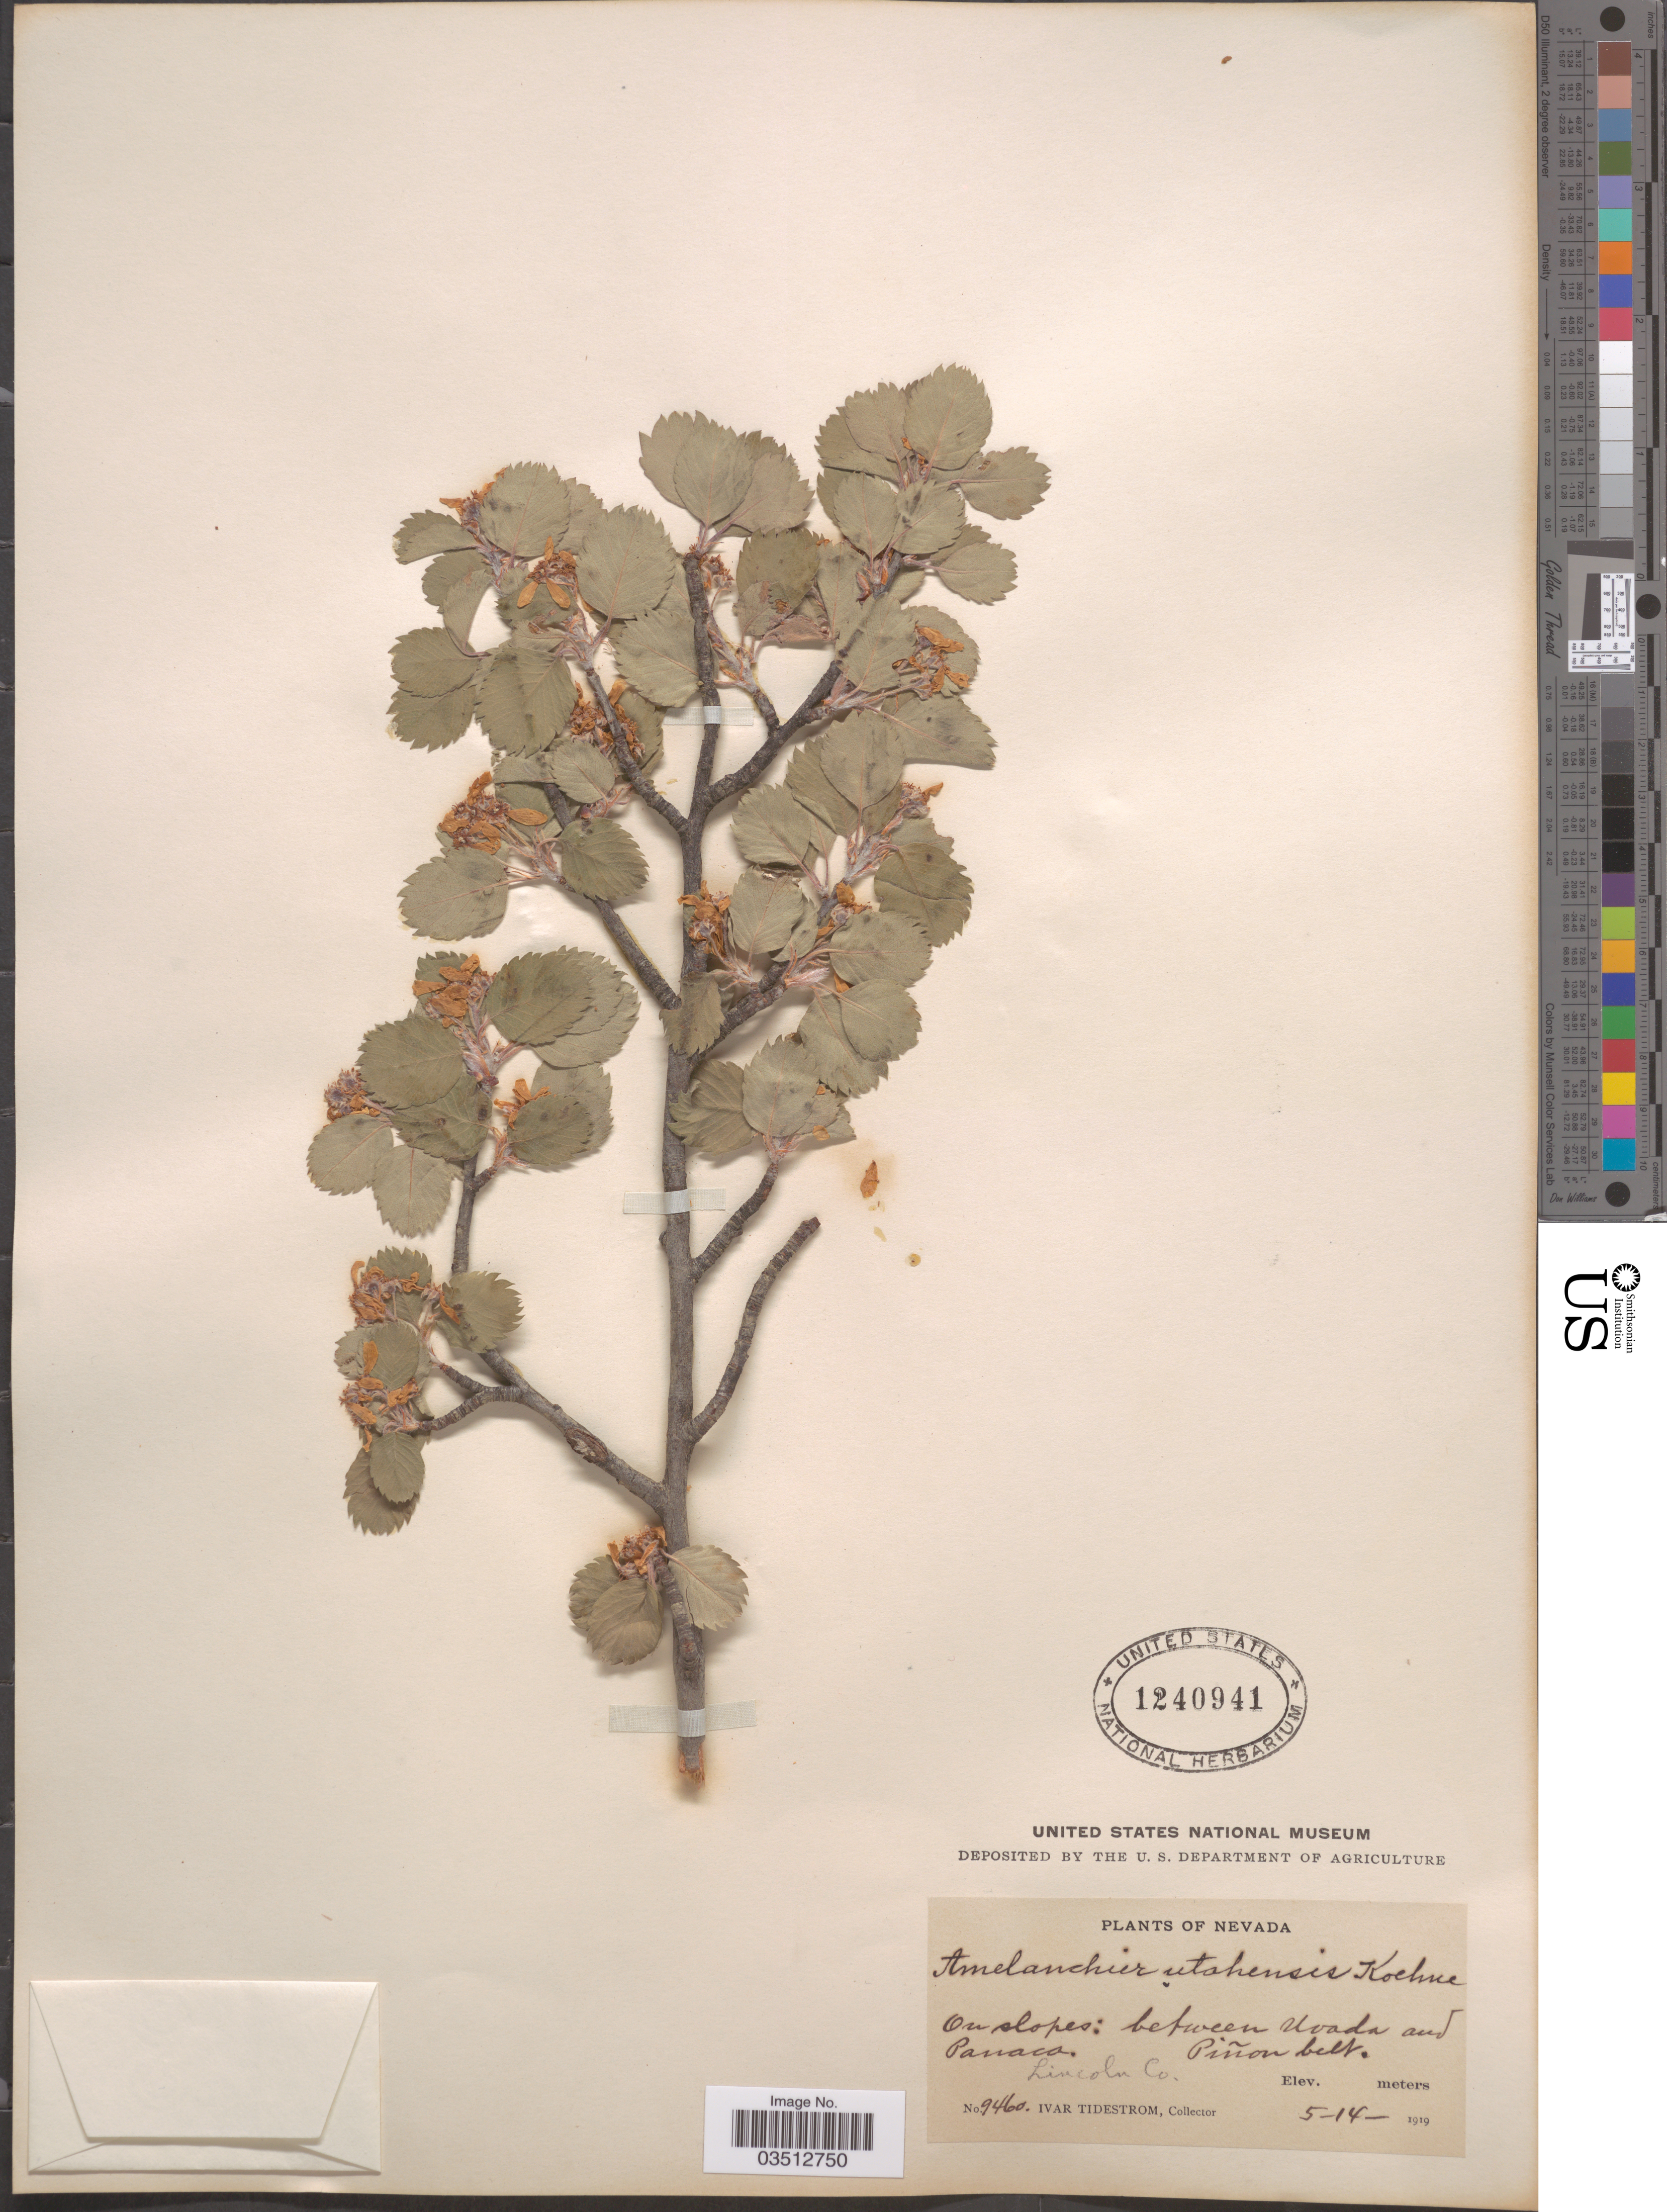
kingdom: Plantae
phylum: Tracheophyta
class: Magnoliopsida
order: Rosales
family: Rosaceae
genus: Amelanchier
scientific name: Amelanchier utahensis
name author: Koehne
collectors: I. F. Tidestrom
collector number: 9460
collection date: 1919-05-14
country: United States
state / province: Nevada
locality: On slopes: between Uvada and Panaca. Piñon belt. Lincoln Co.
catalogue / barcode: US 1240941